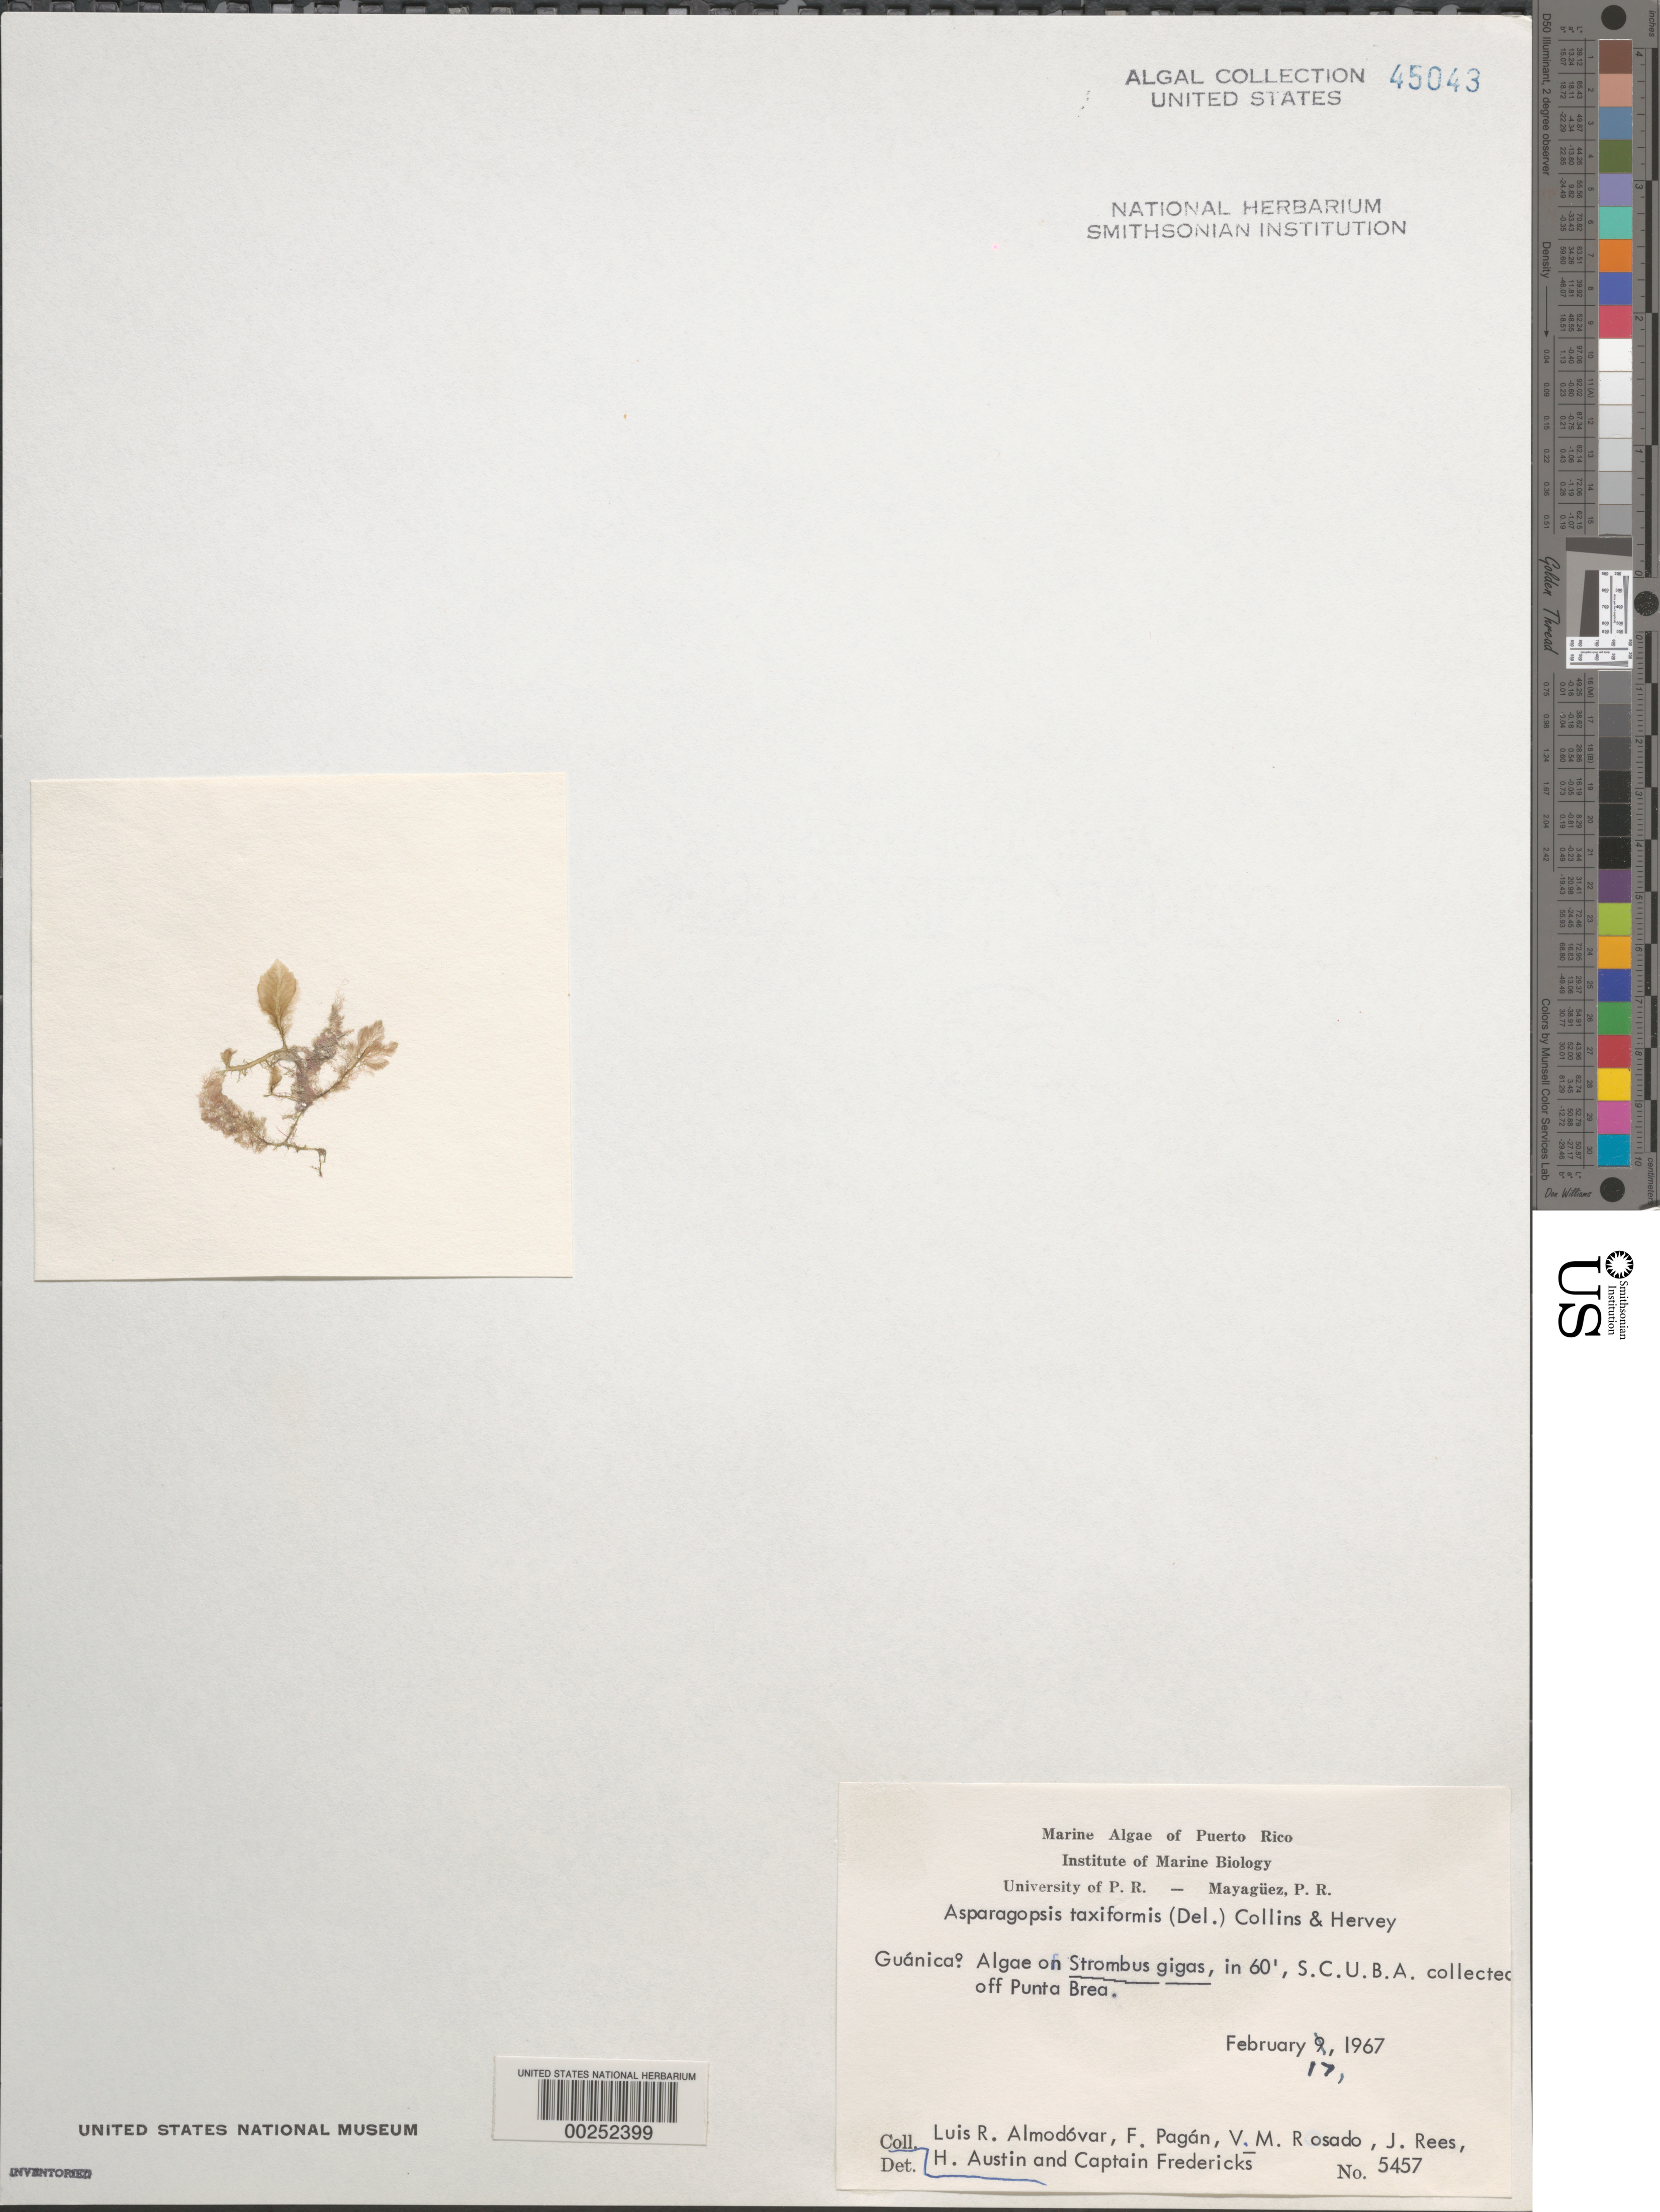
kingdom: Plantae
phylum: Rhodophyta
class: Florideophyceae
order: Bonnemaisoniales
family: Bonnemaisoniaceae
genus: Asparagopsis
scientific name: Asparagopsis taxiformis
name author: (Delile) Trevis.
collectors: L. Almodovar, F. Pagan, V. Rosado, J. Rees, H. Austin & C. Fredericks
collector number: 5457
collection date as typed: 17 Feb 1967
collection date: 1967-02-17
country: Puerto Rico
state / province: Guanica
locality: Off Punta Brea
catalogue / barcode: US 45043